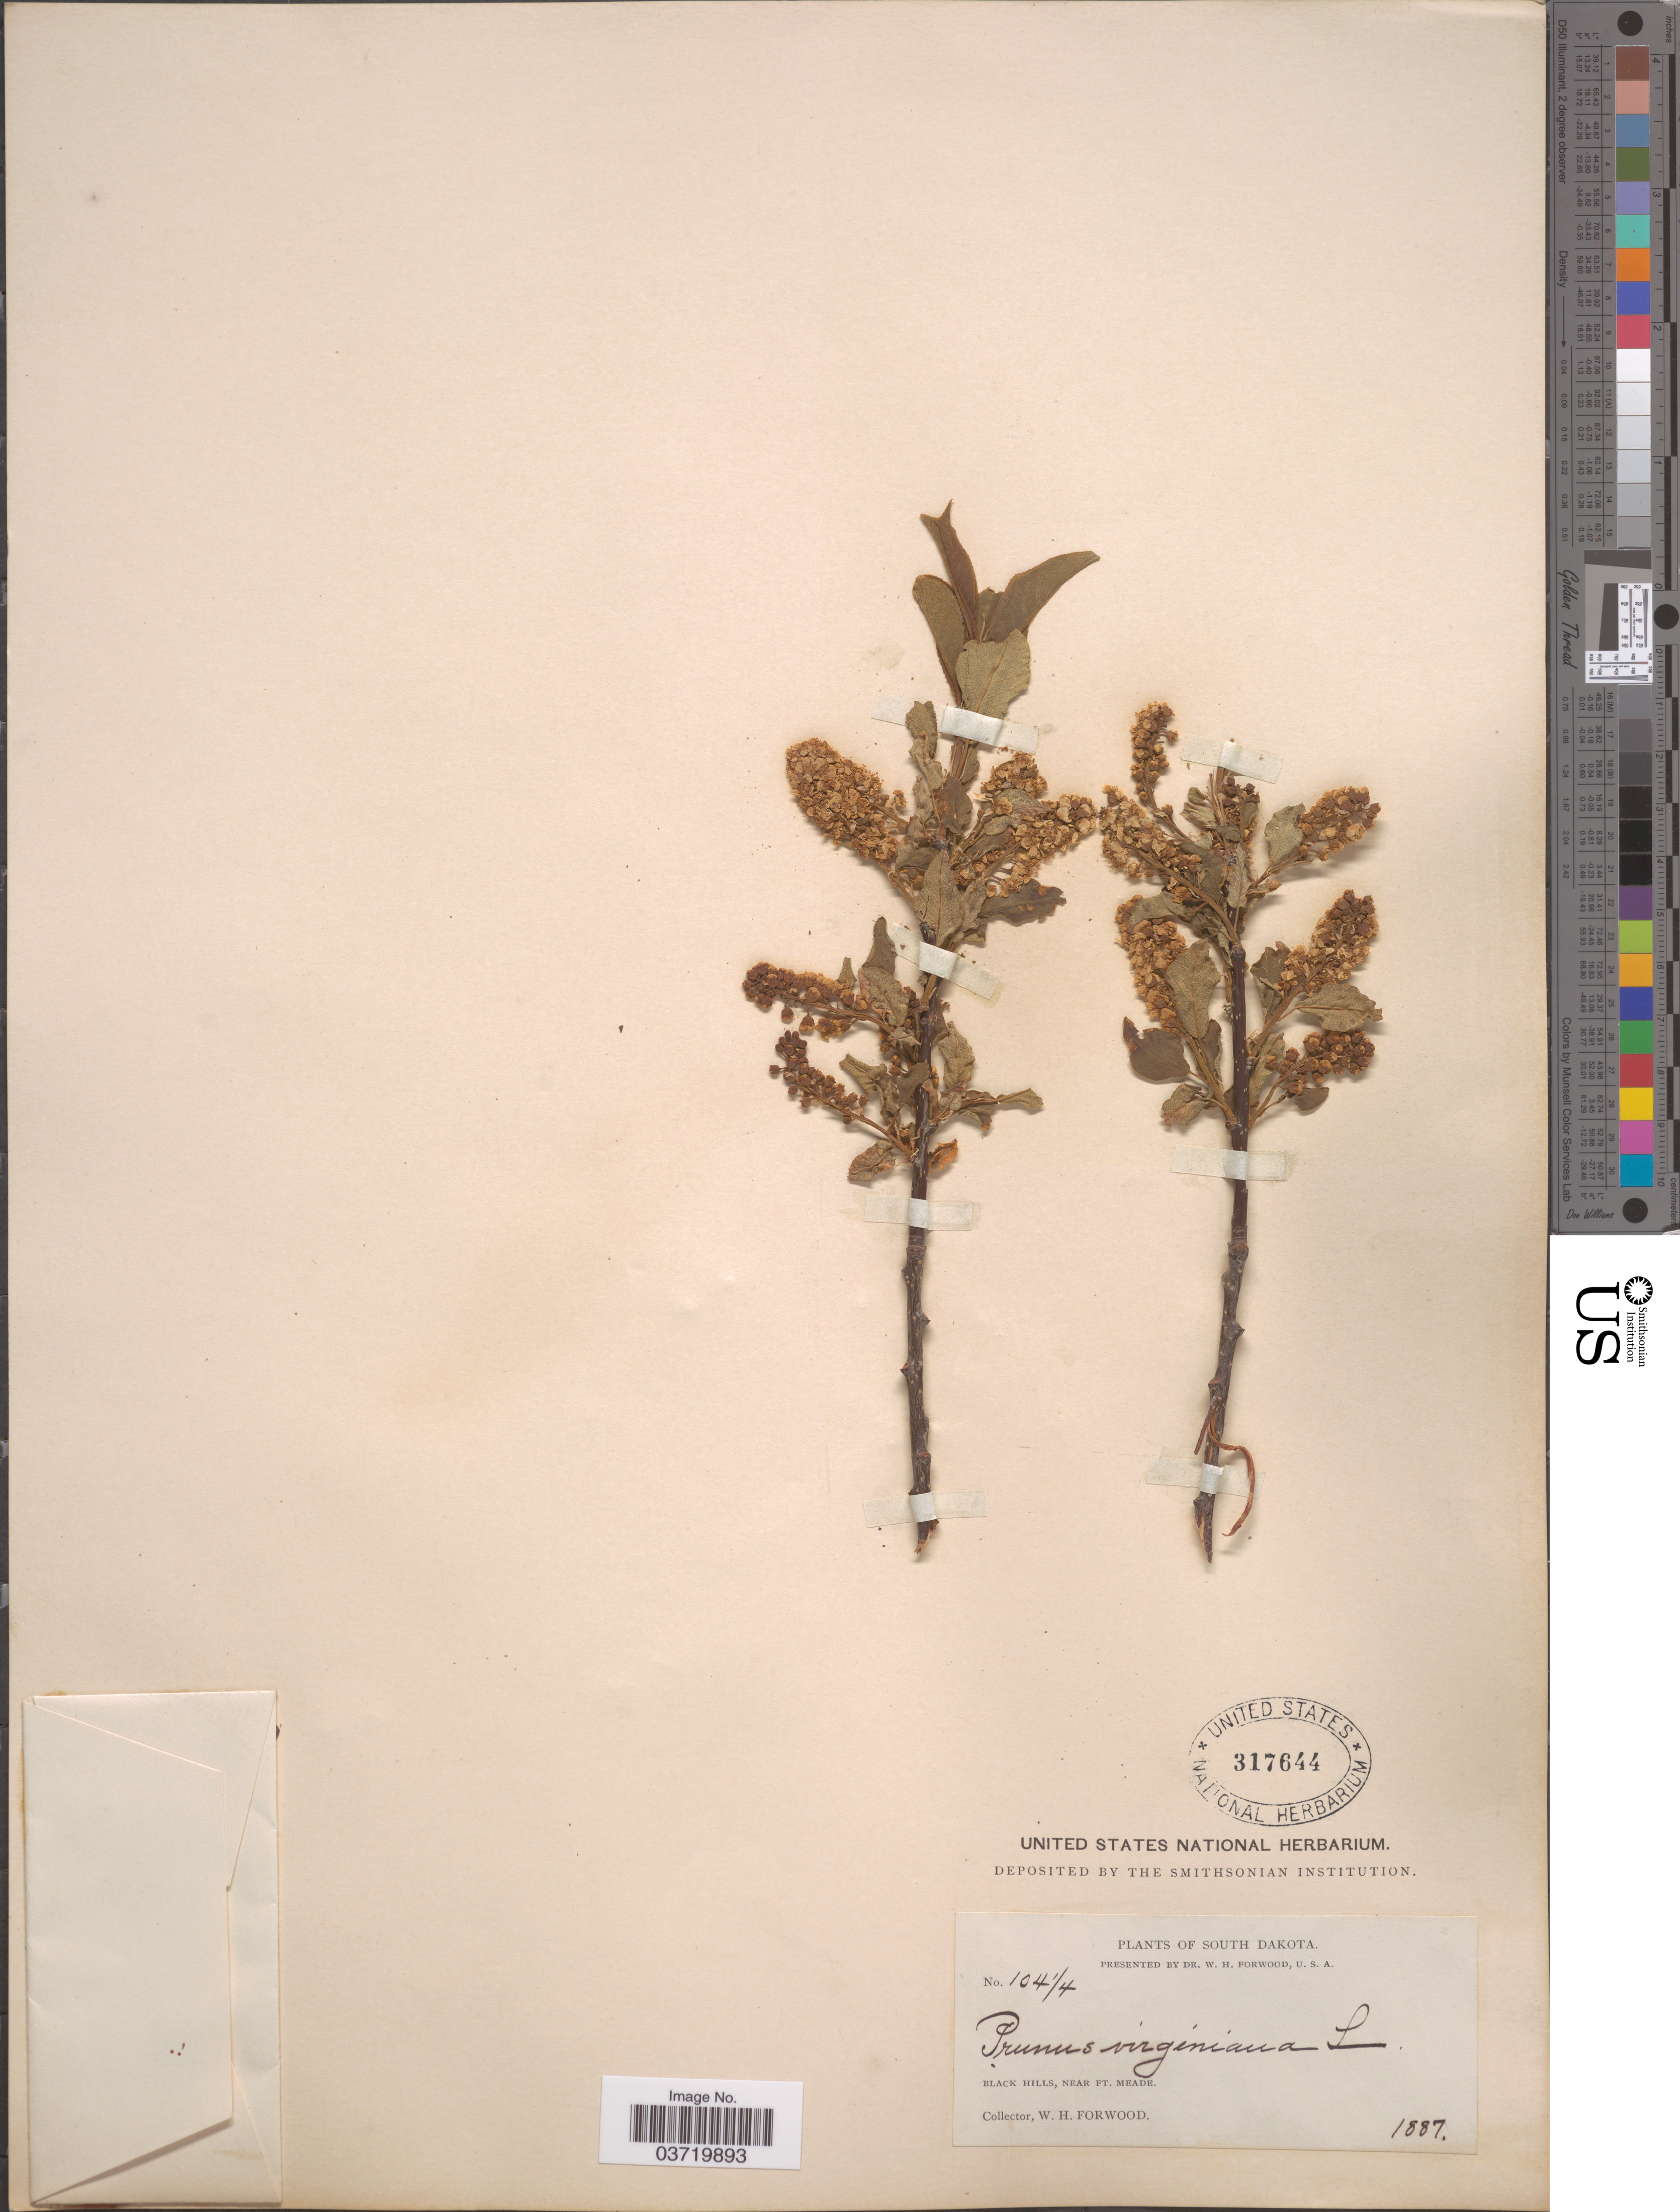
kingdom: Plantae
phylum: Tracheophyta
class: Magnoliopsida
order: Rosales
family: Rosaceae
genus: Prunus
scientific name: Prunus virginiana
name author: L.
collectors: W. Forwood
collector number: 104¼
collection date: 1887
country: United States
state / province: South Dakota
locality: Black Hills, near Ft. Meade.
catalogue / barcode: US 317644